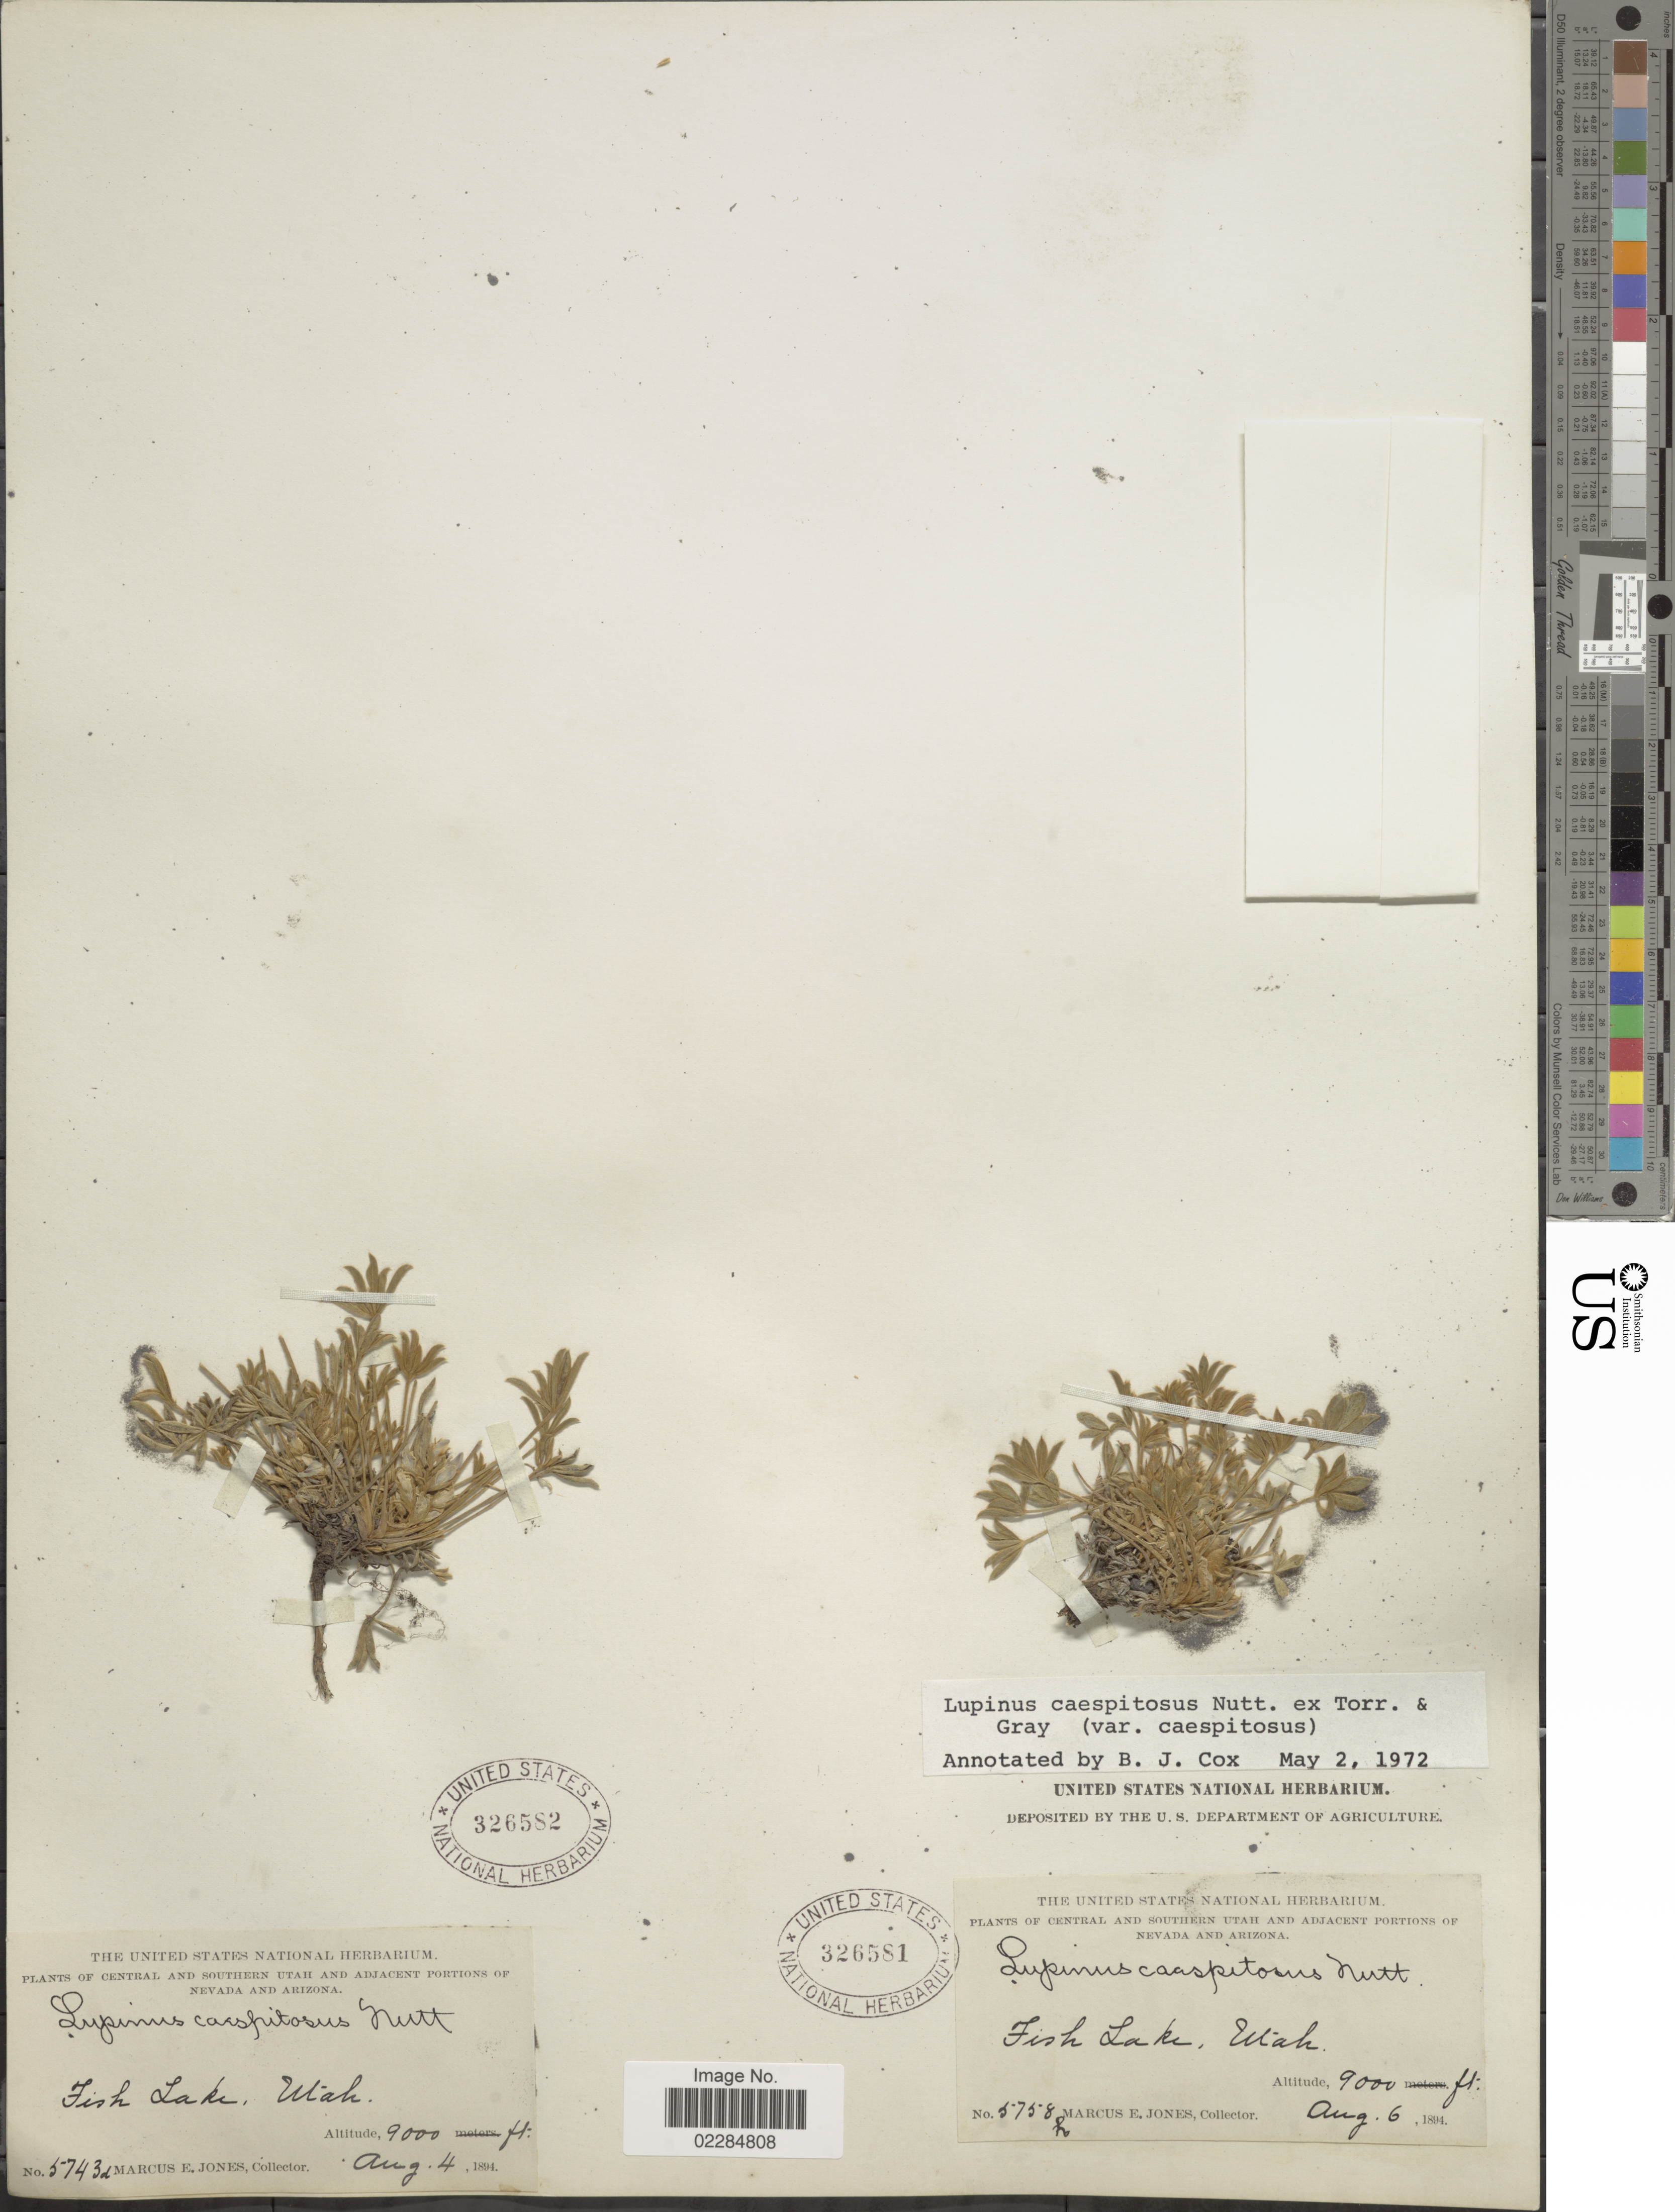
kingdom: Plantae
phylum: Tracheophyta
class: Magnoliopsida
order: Fabales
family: Fabaceae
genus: Lupinus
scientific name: Lupinus caespitosus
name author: Nutt.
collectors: M. E. Jones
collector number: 5743D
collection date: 1894-08-04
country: United States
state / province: Utah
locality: Central and Southern Utah and adjacent portions of Nevada and Arizona. Fish Lake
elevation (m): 2743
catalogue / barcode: US 326582-2